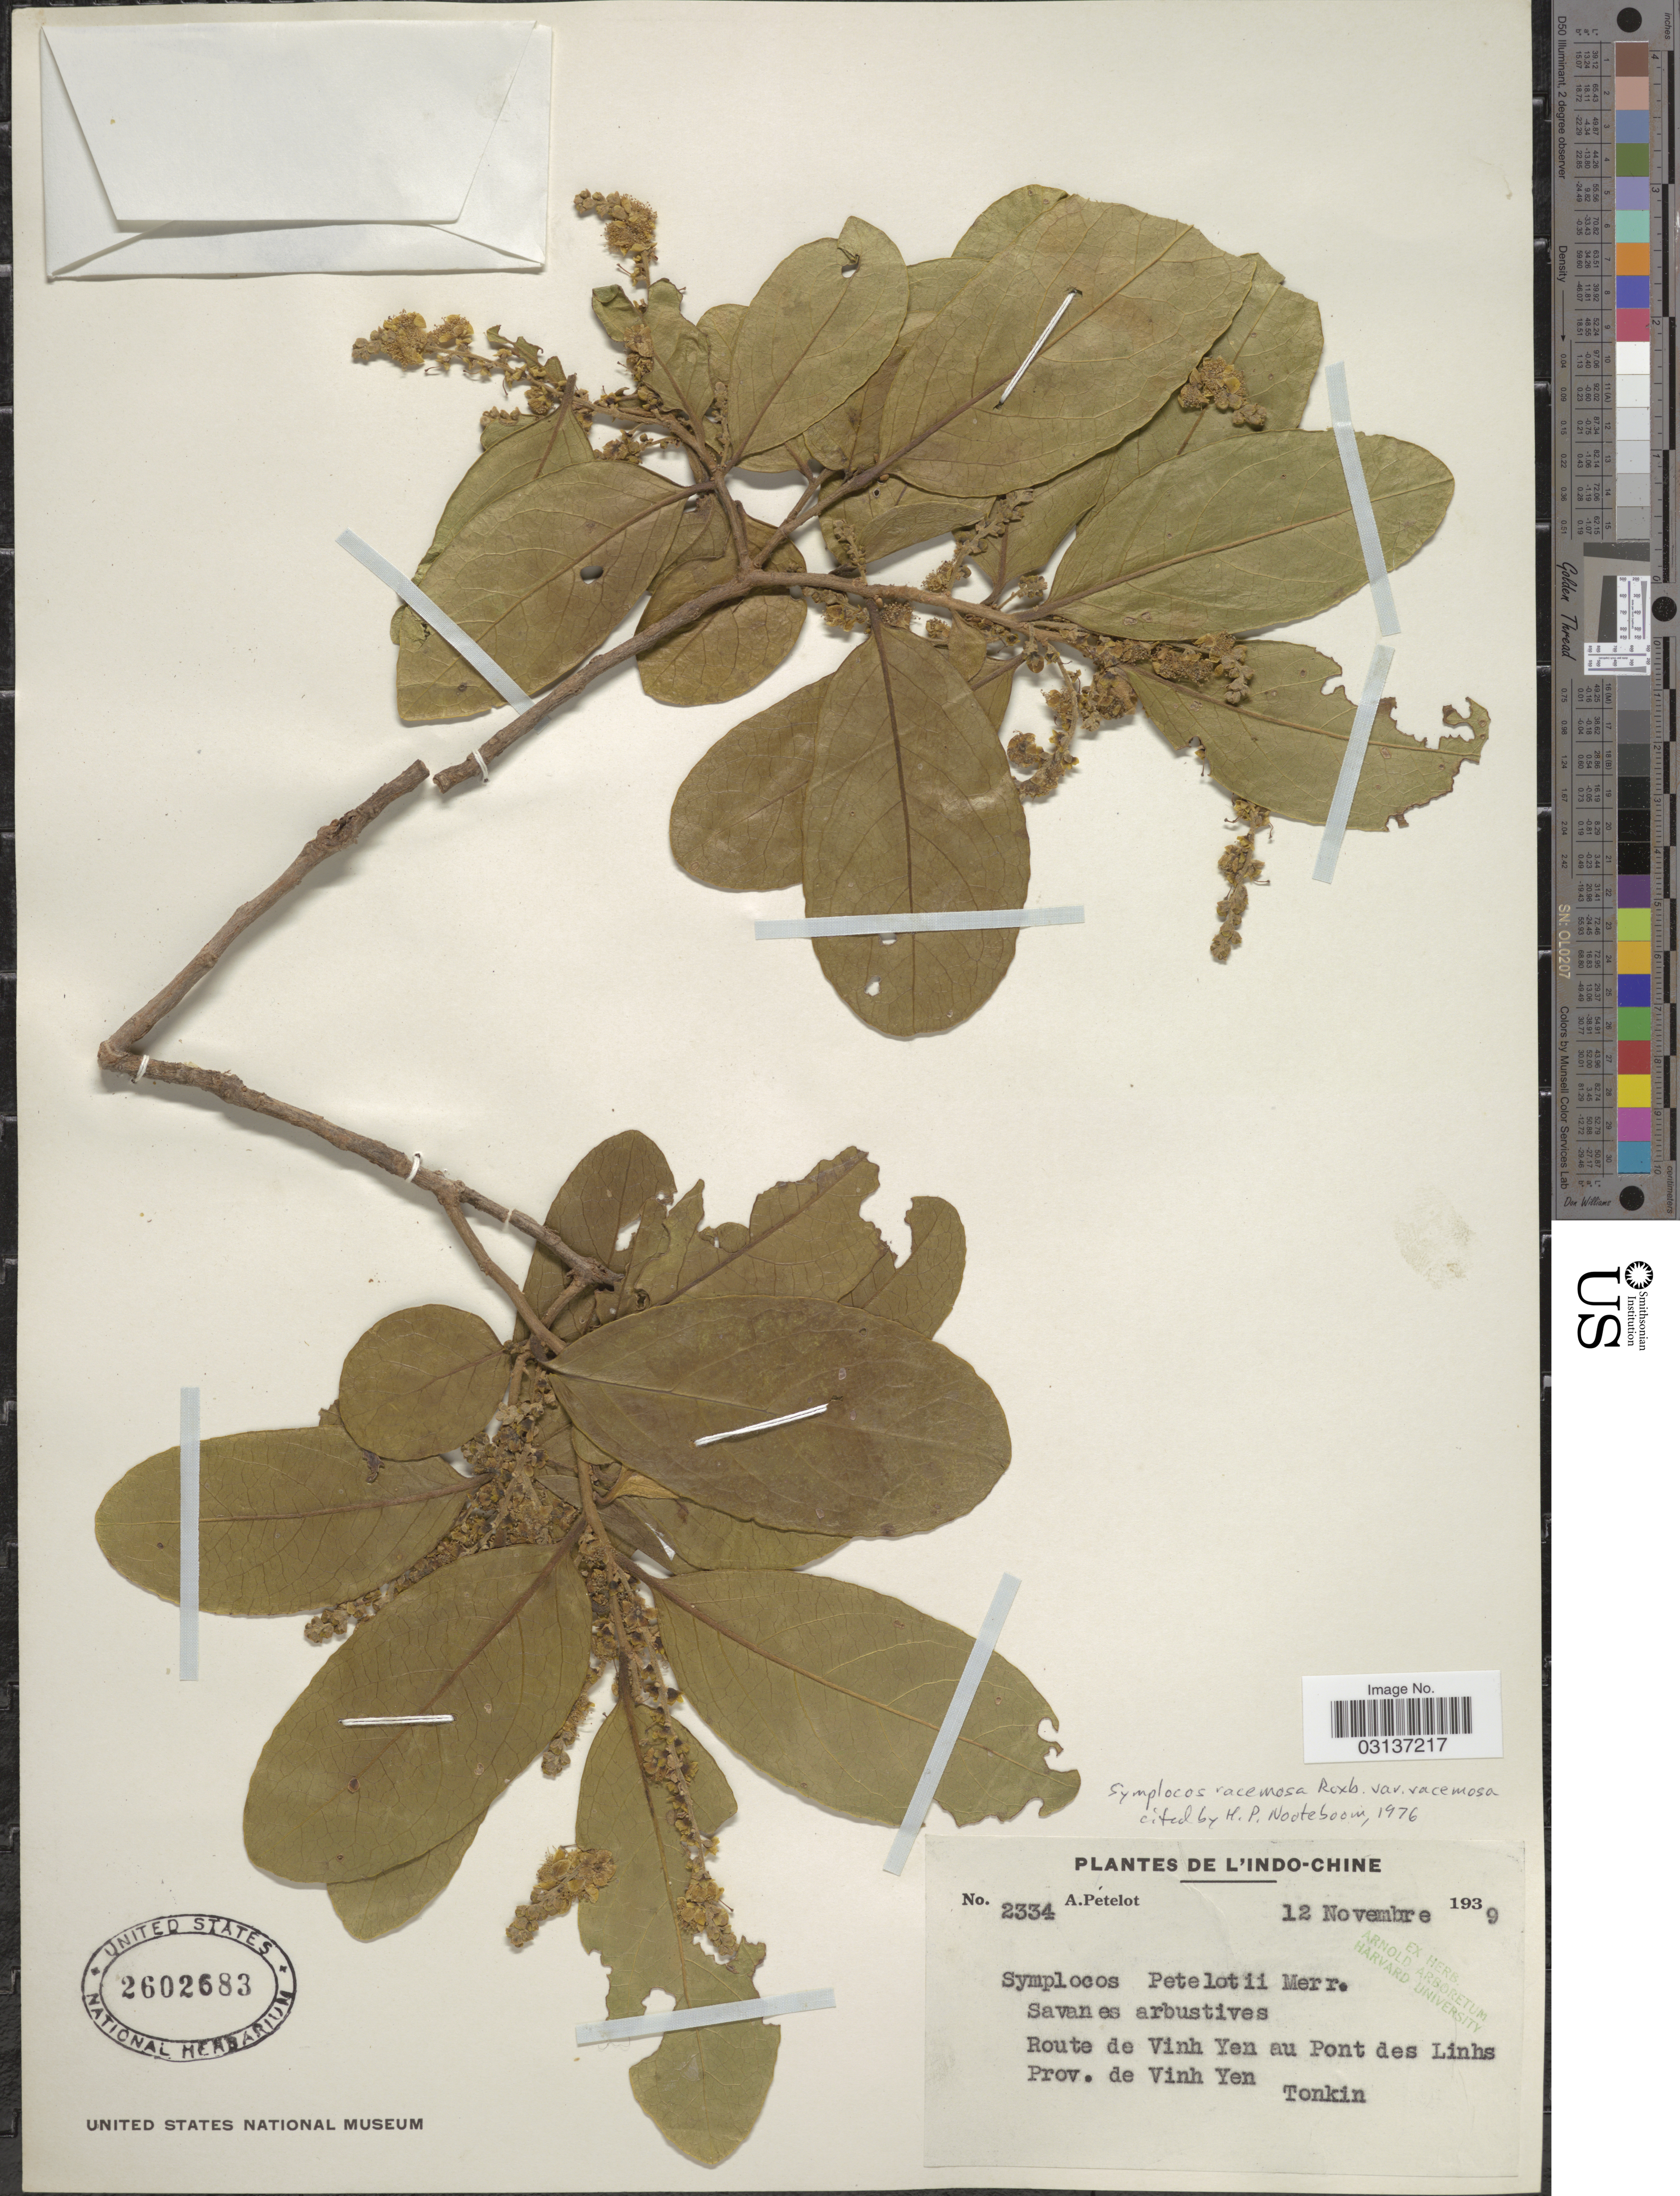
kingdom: Plantae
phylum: Tracheophyta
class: Magnoliopsida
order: Ericales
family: Symplocaceae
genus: Symplocos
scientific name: Symplocos racemosa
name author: Roxb.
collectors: A. Petelot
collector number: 2334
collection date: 1939-11-12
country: Vietnam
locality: Indo-China. Route de Vinh Yen au Pont des Linhs. Prov. de Vinh Yen. Tonkin.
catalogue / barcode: US 2602683